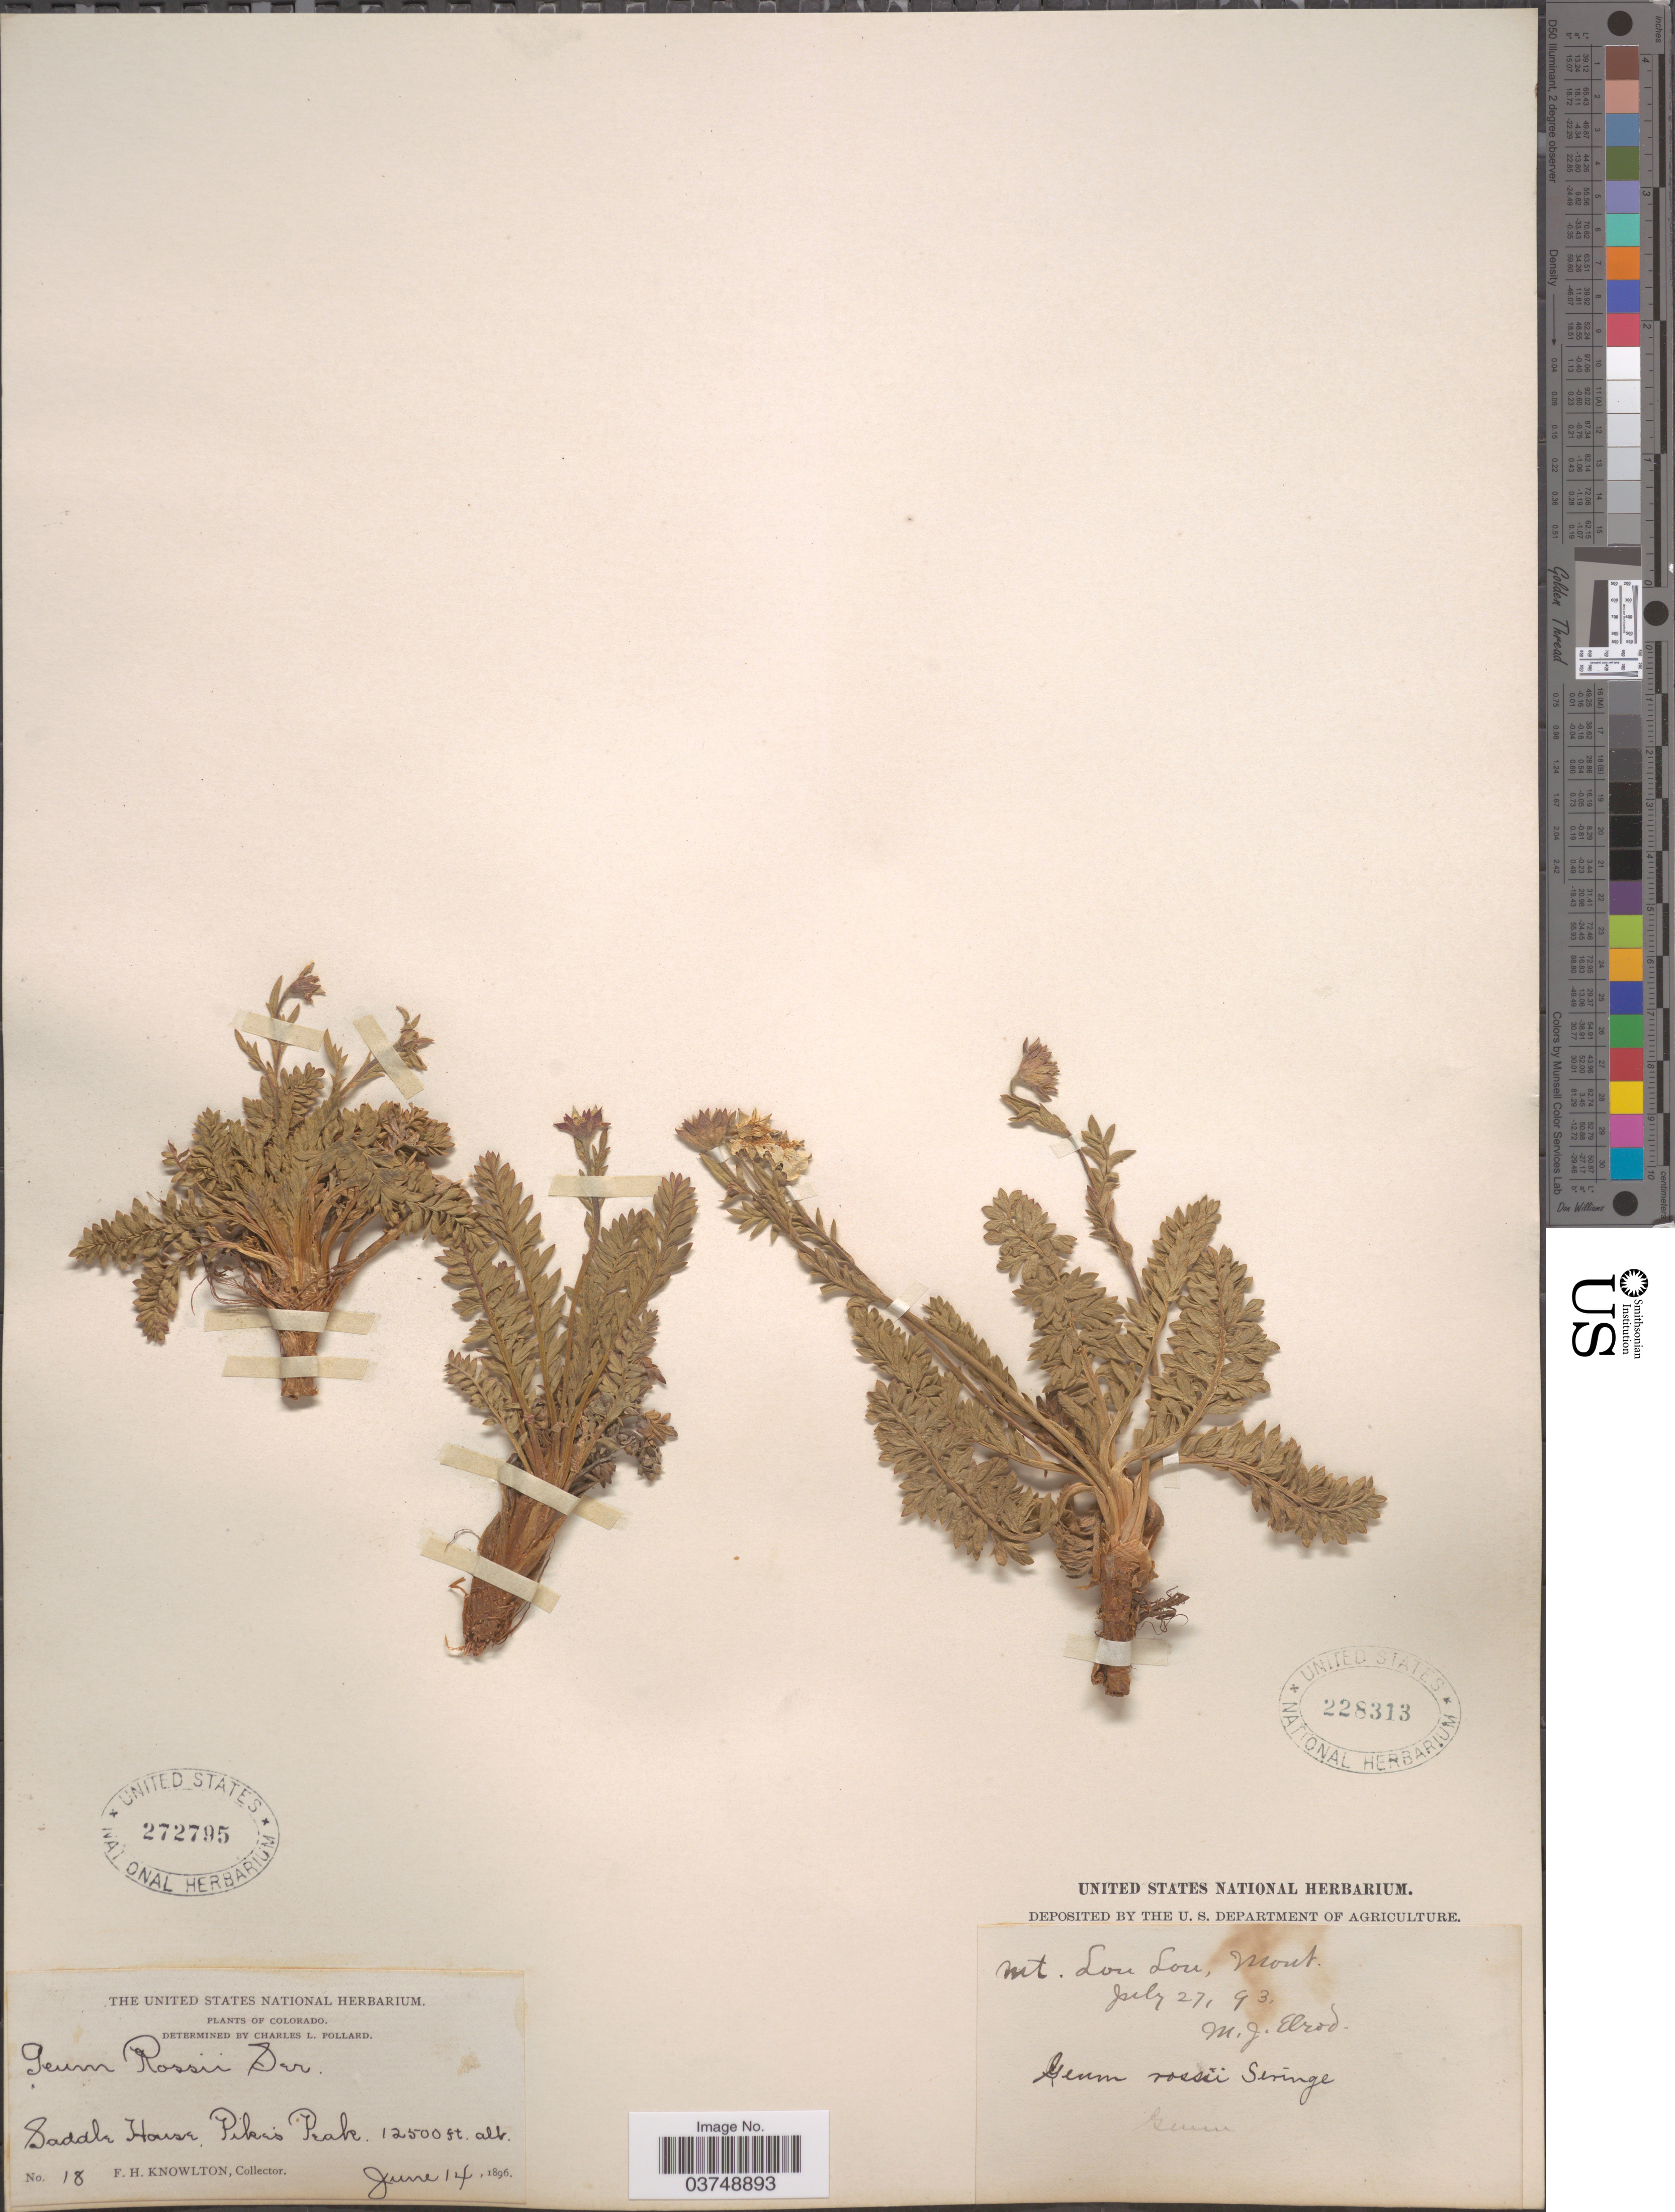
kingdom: Plantae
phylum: Tracheophyta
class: Magnoliopsida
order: Rosales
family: Rosaceae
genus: Geum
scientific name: Geum rossii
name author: (R. Br.) Ser.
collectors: F. H. Knowlton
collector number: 18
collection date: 1896-06-14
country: United States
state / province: Colorado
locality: Saddle House, Pike's Peak.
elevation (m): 3810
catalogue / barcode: US 272795